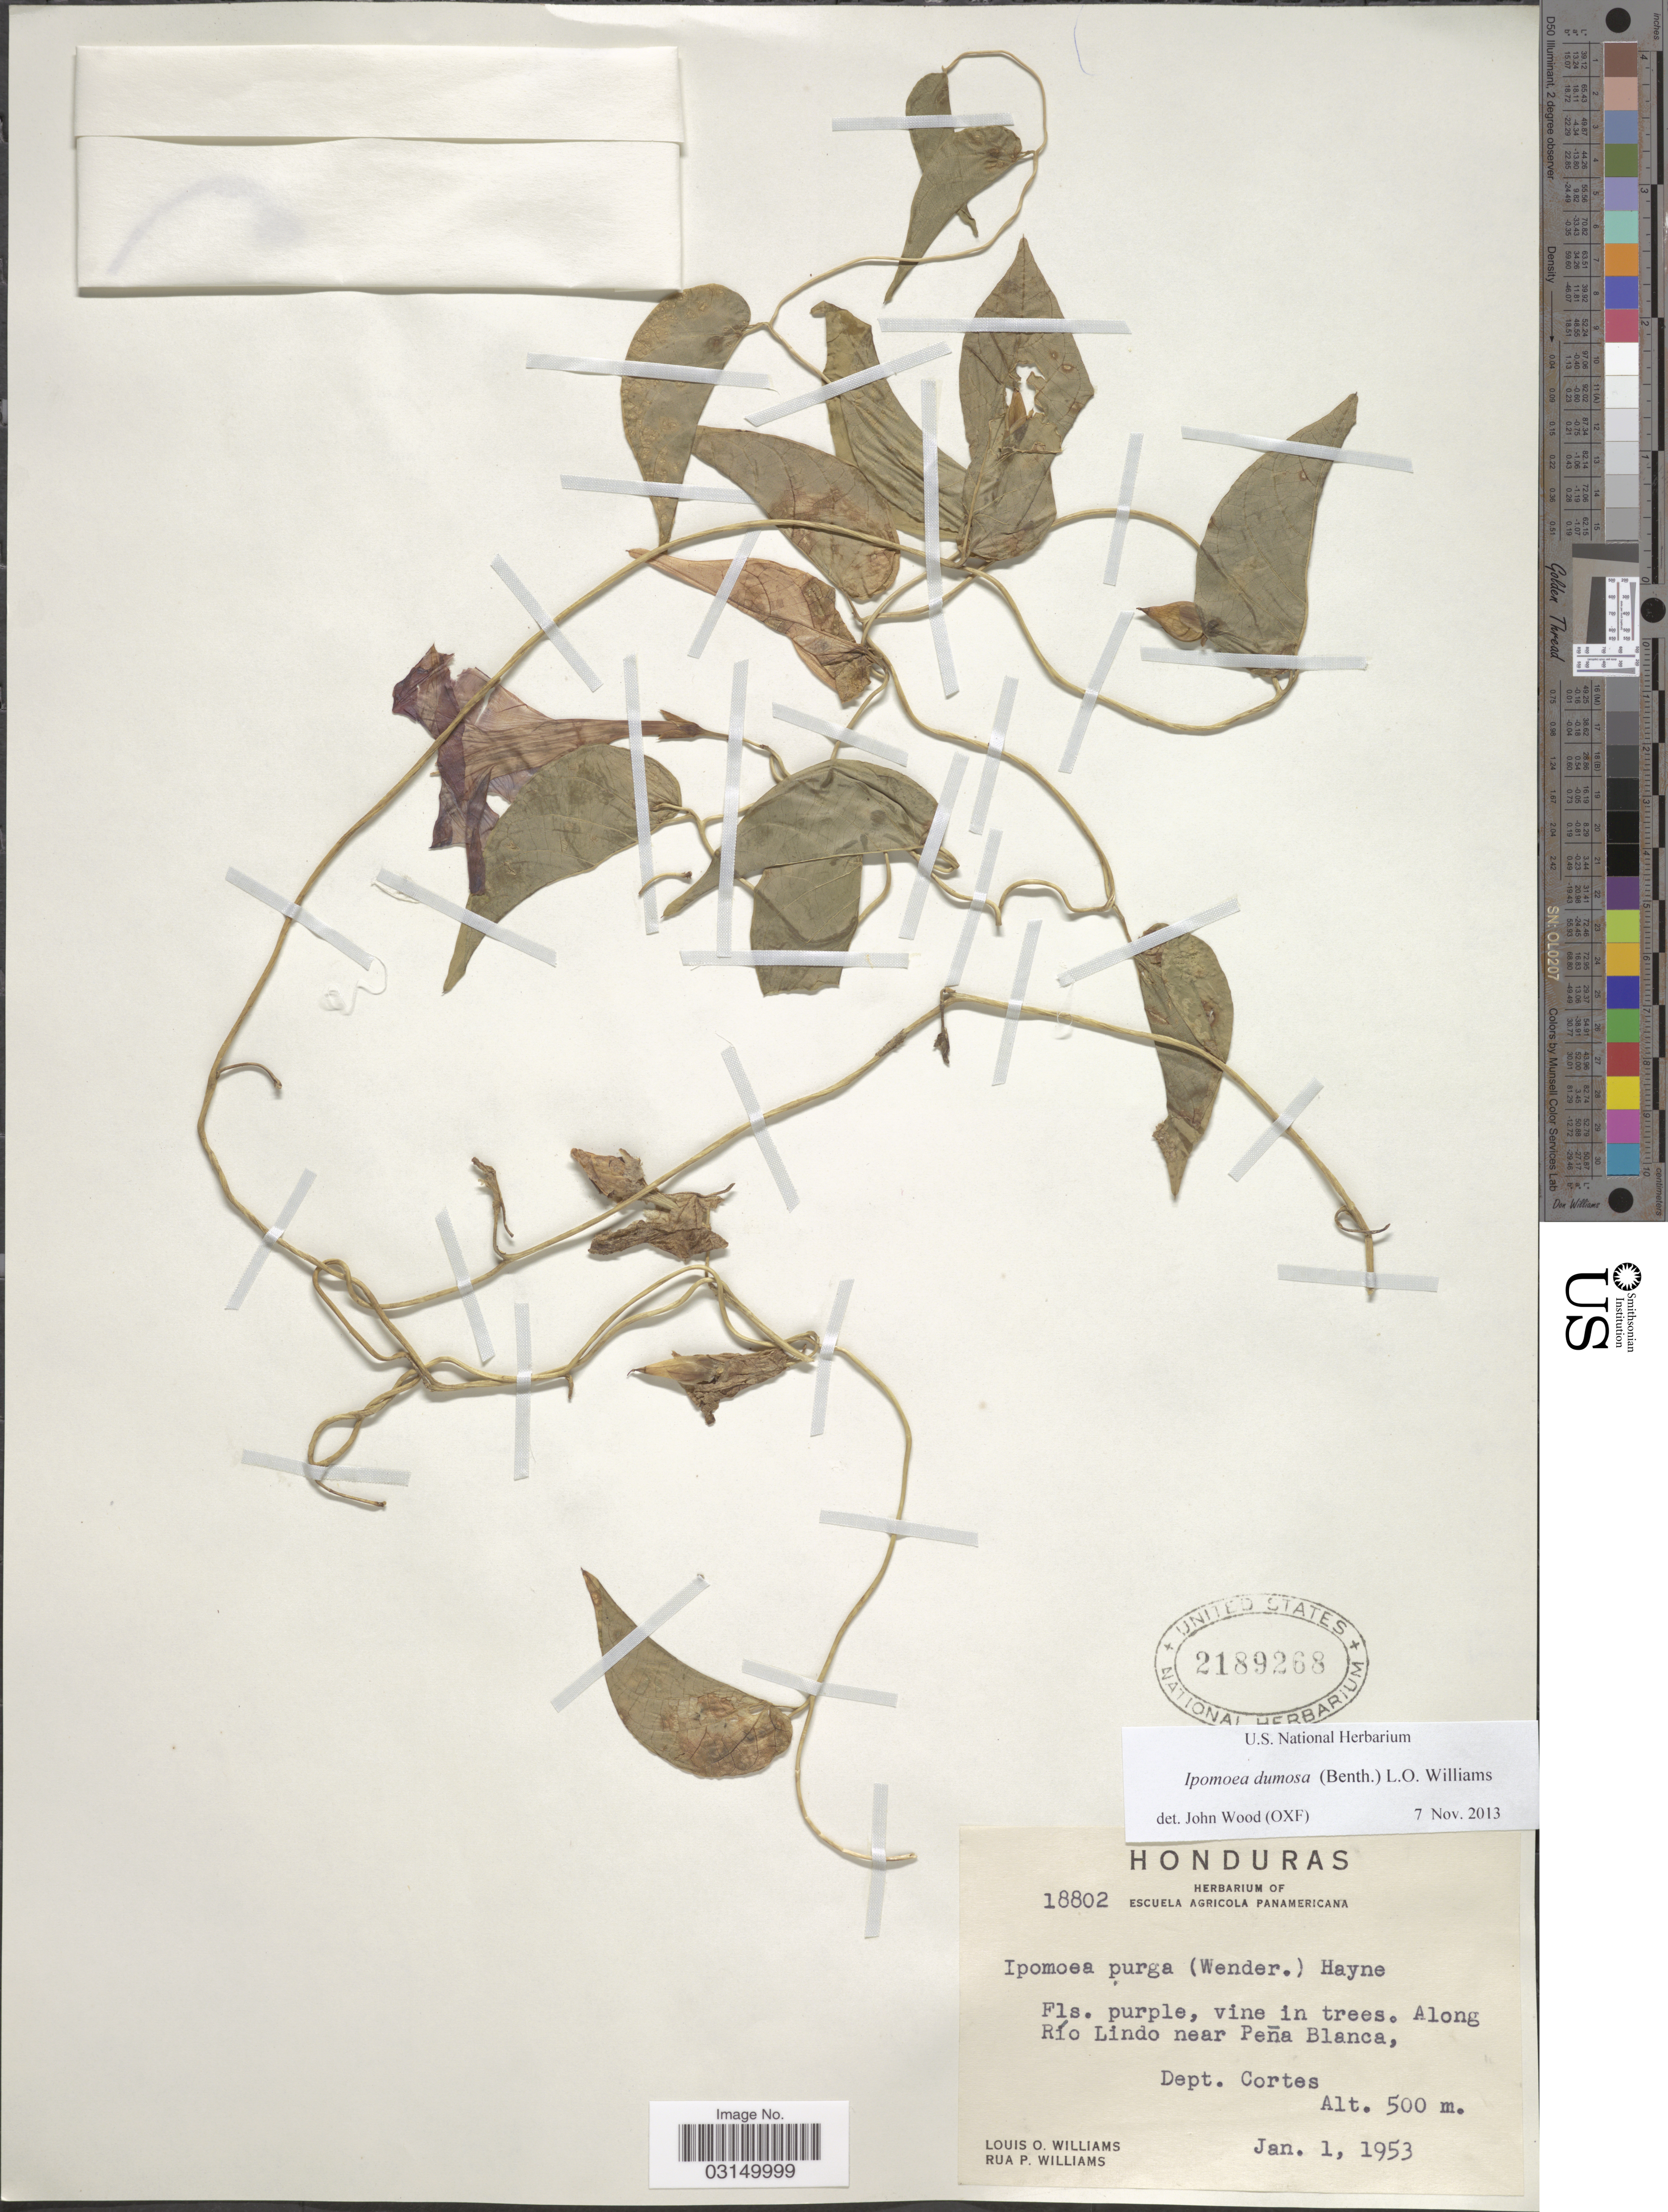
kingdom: Plantae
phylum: Tracheophyta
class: Magnoliopsida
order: Solanales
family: Convolvulaceae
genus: Ipomoea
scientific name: Ipomoea dumosa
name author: (Benth.) L.O. Williams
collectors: L. O. Williams & R. P. Williams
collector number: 18802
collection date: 1953-01-01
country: Honduras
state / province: Cortés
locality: Along Río Lindo near Peña Blanca, Dept. Cortes.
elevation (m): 500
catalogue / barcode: US 2189268